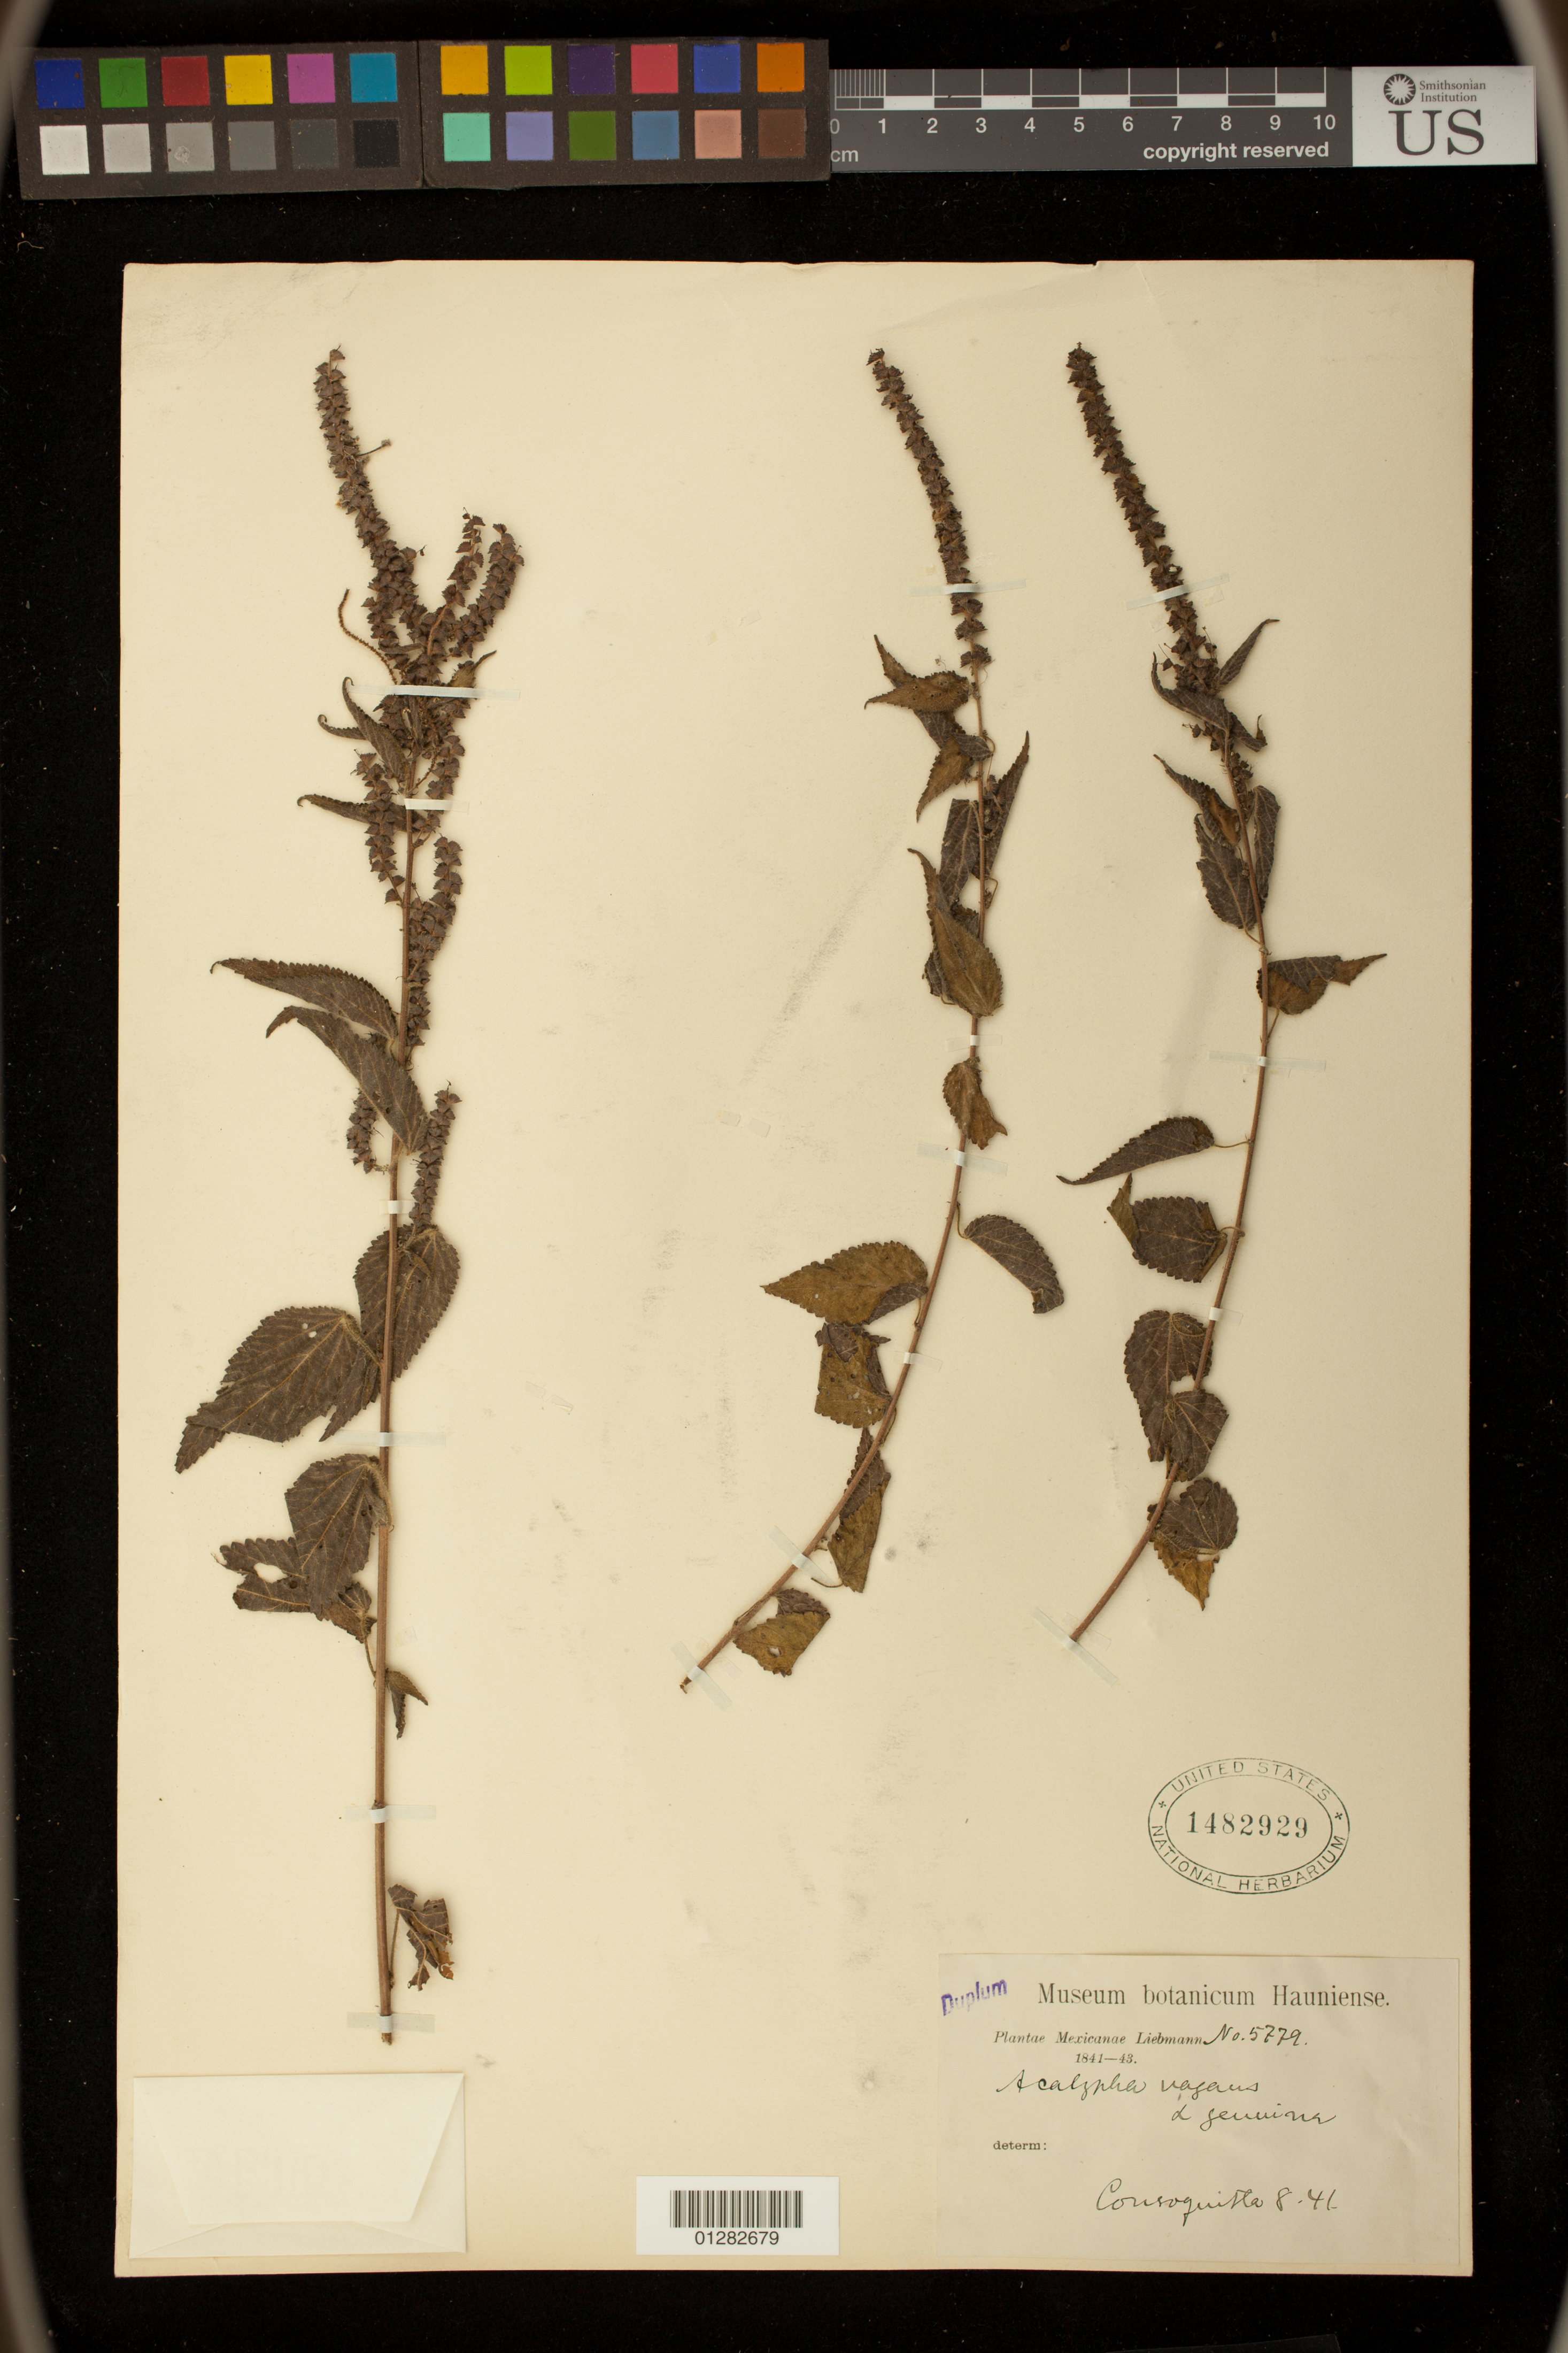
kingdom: Plantae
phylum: Tracheophyta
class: Magnoliopsida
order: Malpighiales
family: Euphorbiaceae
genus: Acalypha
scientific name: Acalypha vagans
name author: Cav.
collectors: C. A. Purpus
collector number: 5779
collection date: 1841-08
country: Mexico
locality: Consoquista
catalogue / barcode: US 1482929